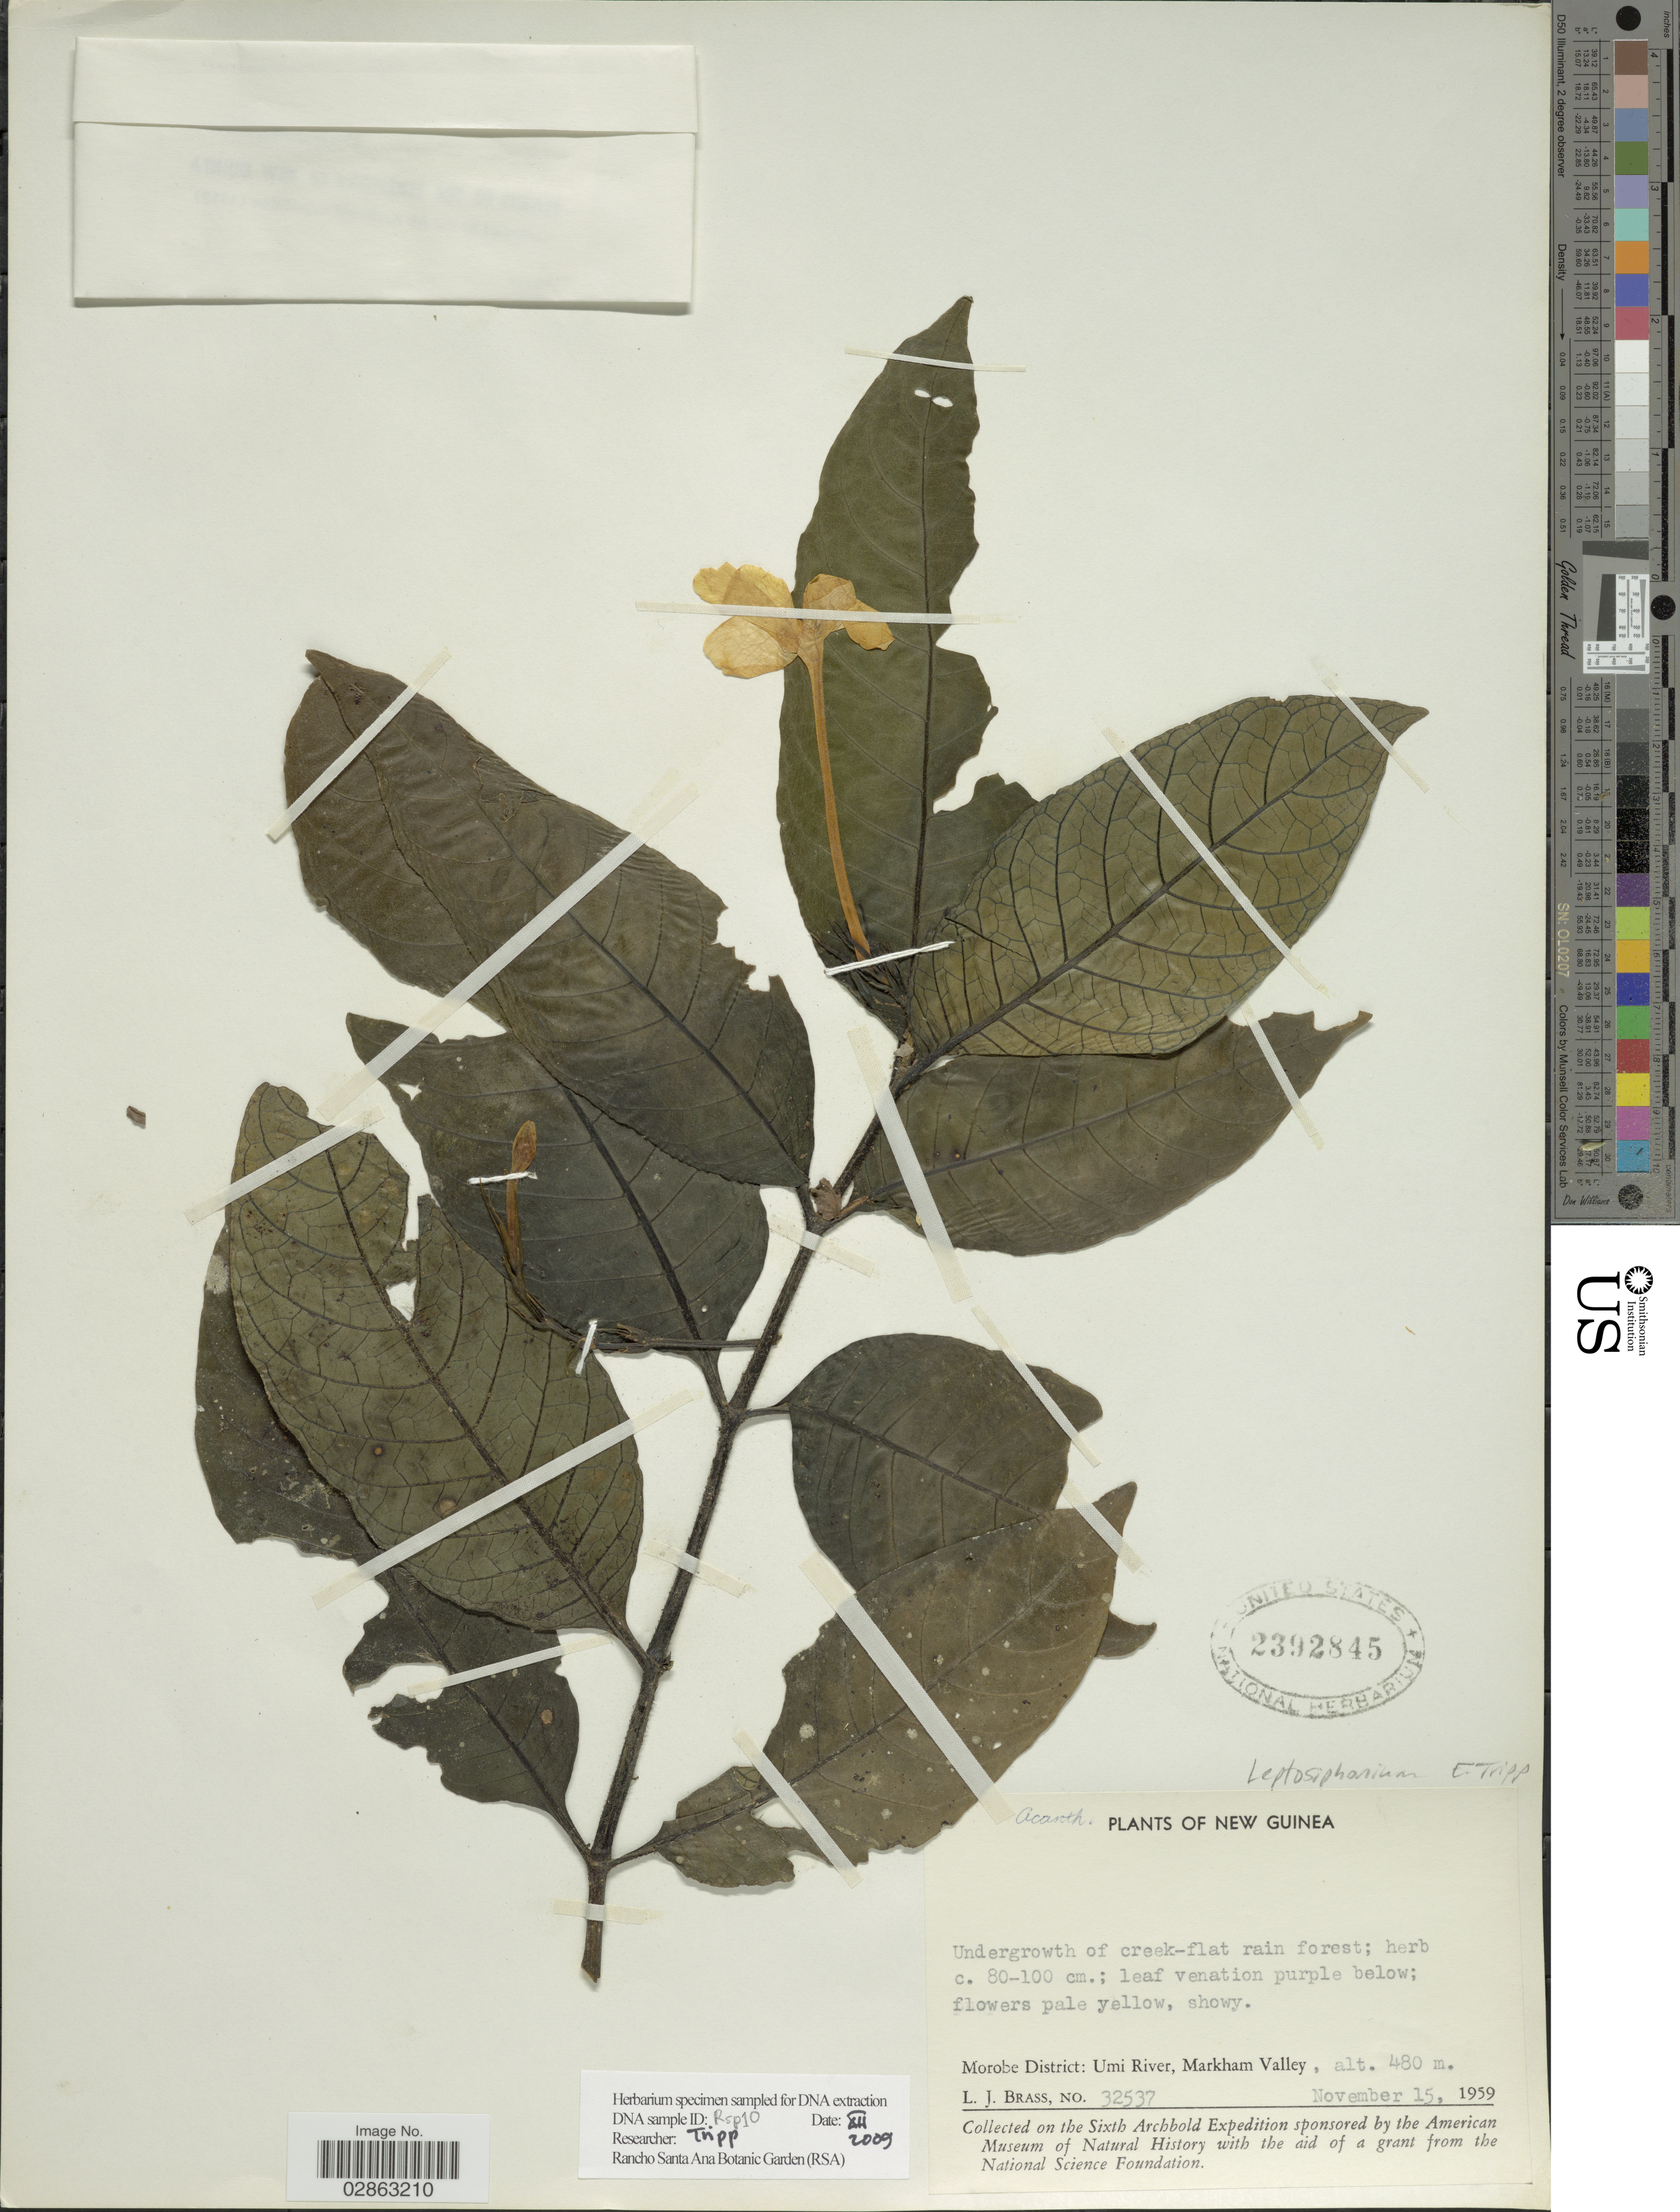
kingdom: Plantae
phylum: Tracheophyta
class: Magnoliopsida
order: Lamiales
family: Acanthaceae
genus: Leptosiphonium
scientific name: Leptosiphonium sp.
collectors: L. J. Brass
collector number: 32537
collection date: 1959-11-15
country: Papua New Guinea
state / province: Morobe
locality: Morobe District: Umi River, Markham Valley.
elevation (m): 480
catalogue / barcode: US 2392845